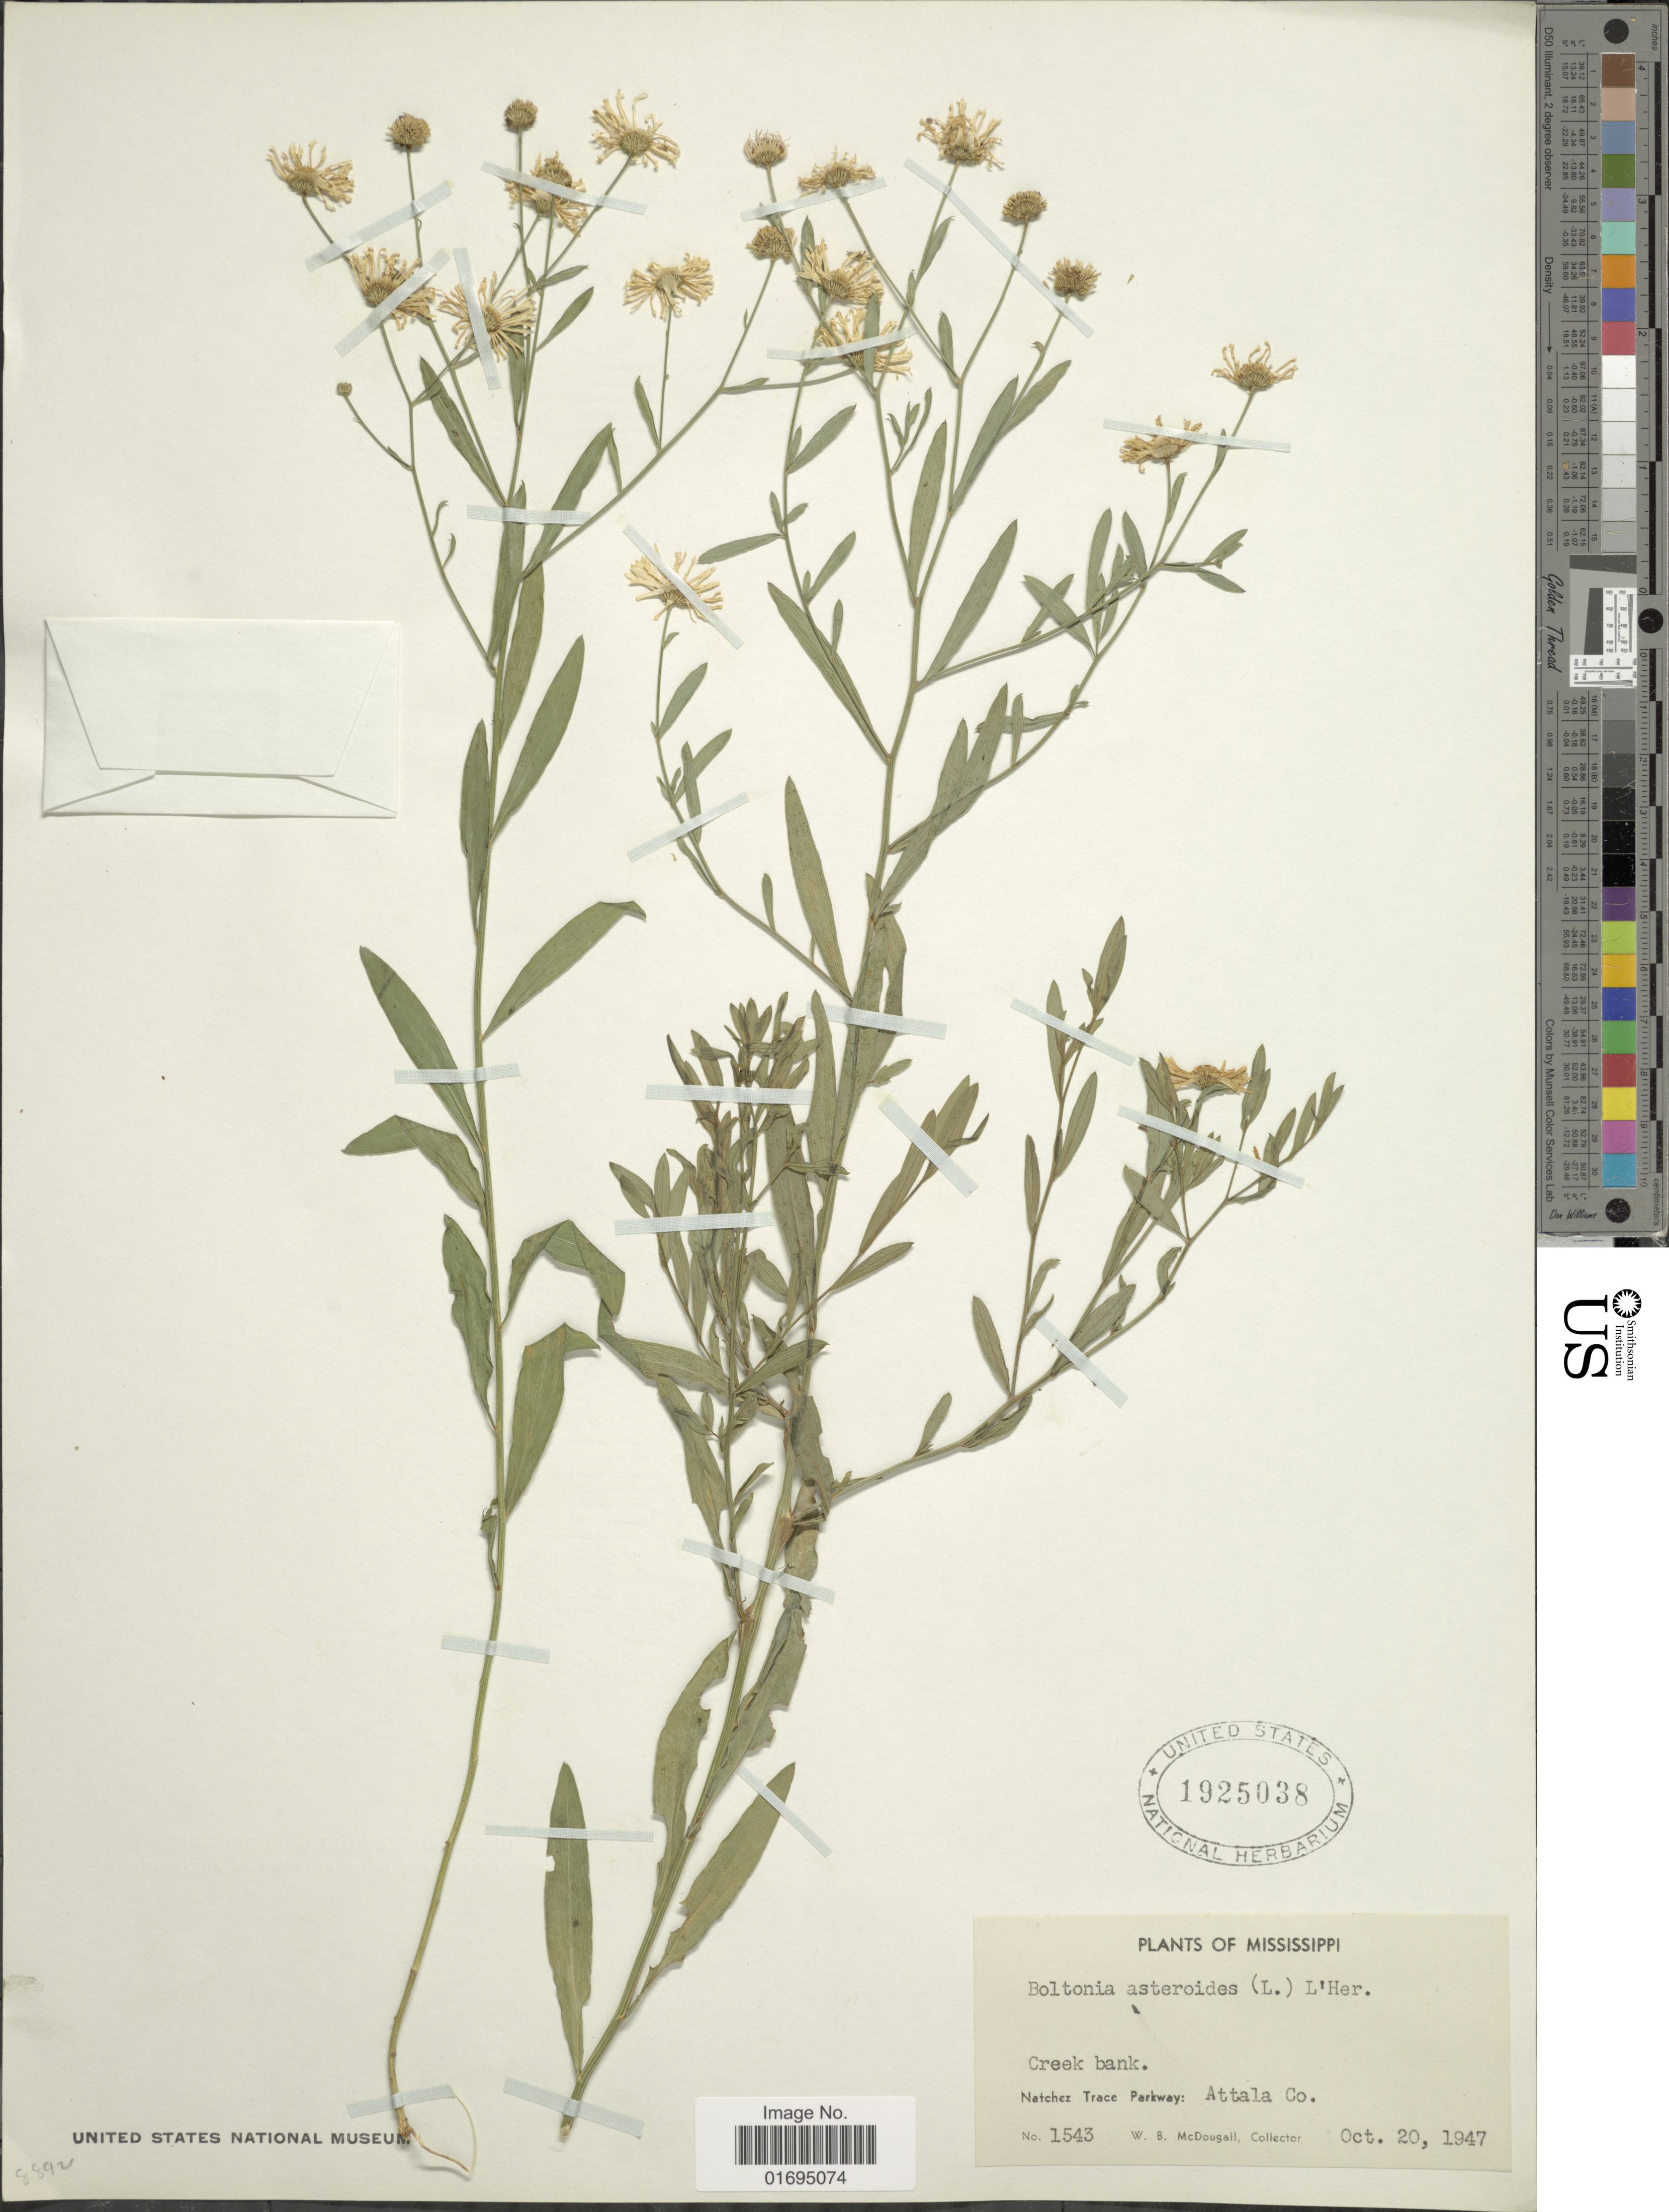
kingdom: Plantae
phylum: Tracheophyta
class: Magnoliopsida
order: Asterales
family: Asteraceae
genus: Boltonia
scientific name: Boltonia asteroides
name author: (L.) L'Hér.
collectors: W. B. McDougall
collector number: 1543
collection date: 1947-10-20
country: United States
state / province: Mississippi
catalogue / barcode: US 1925038